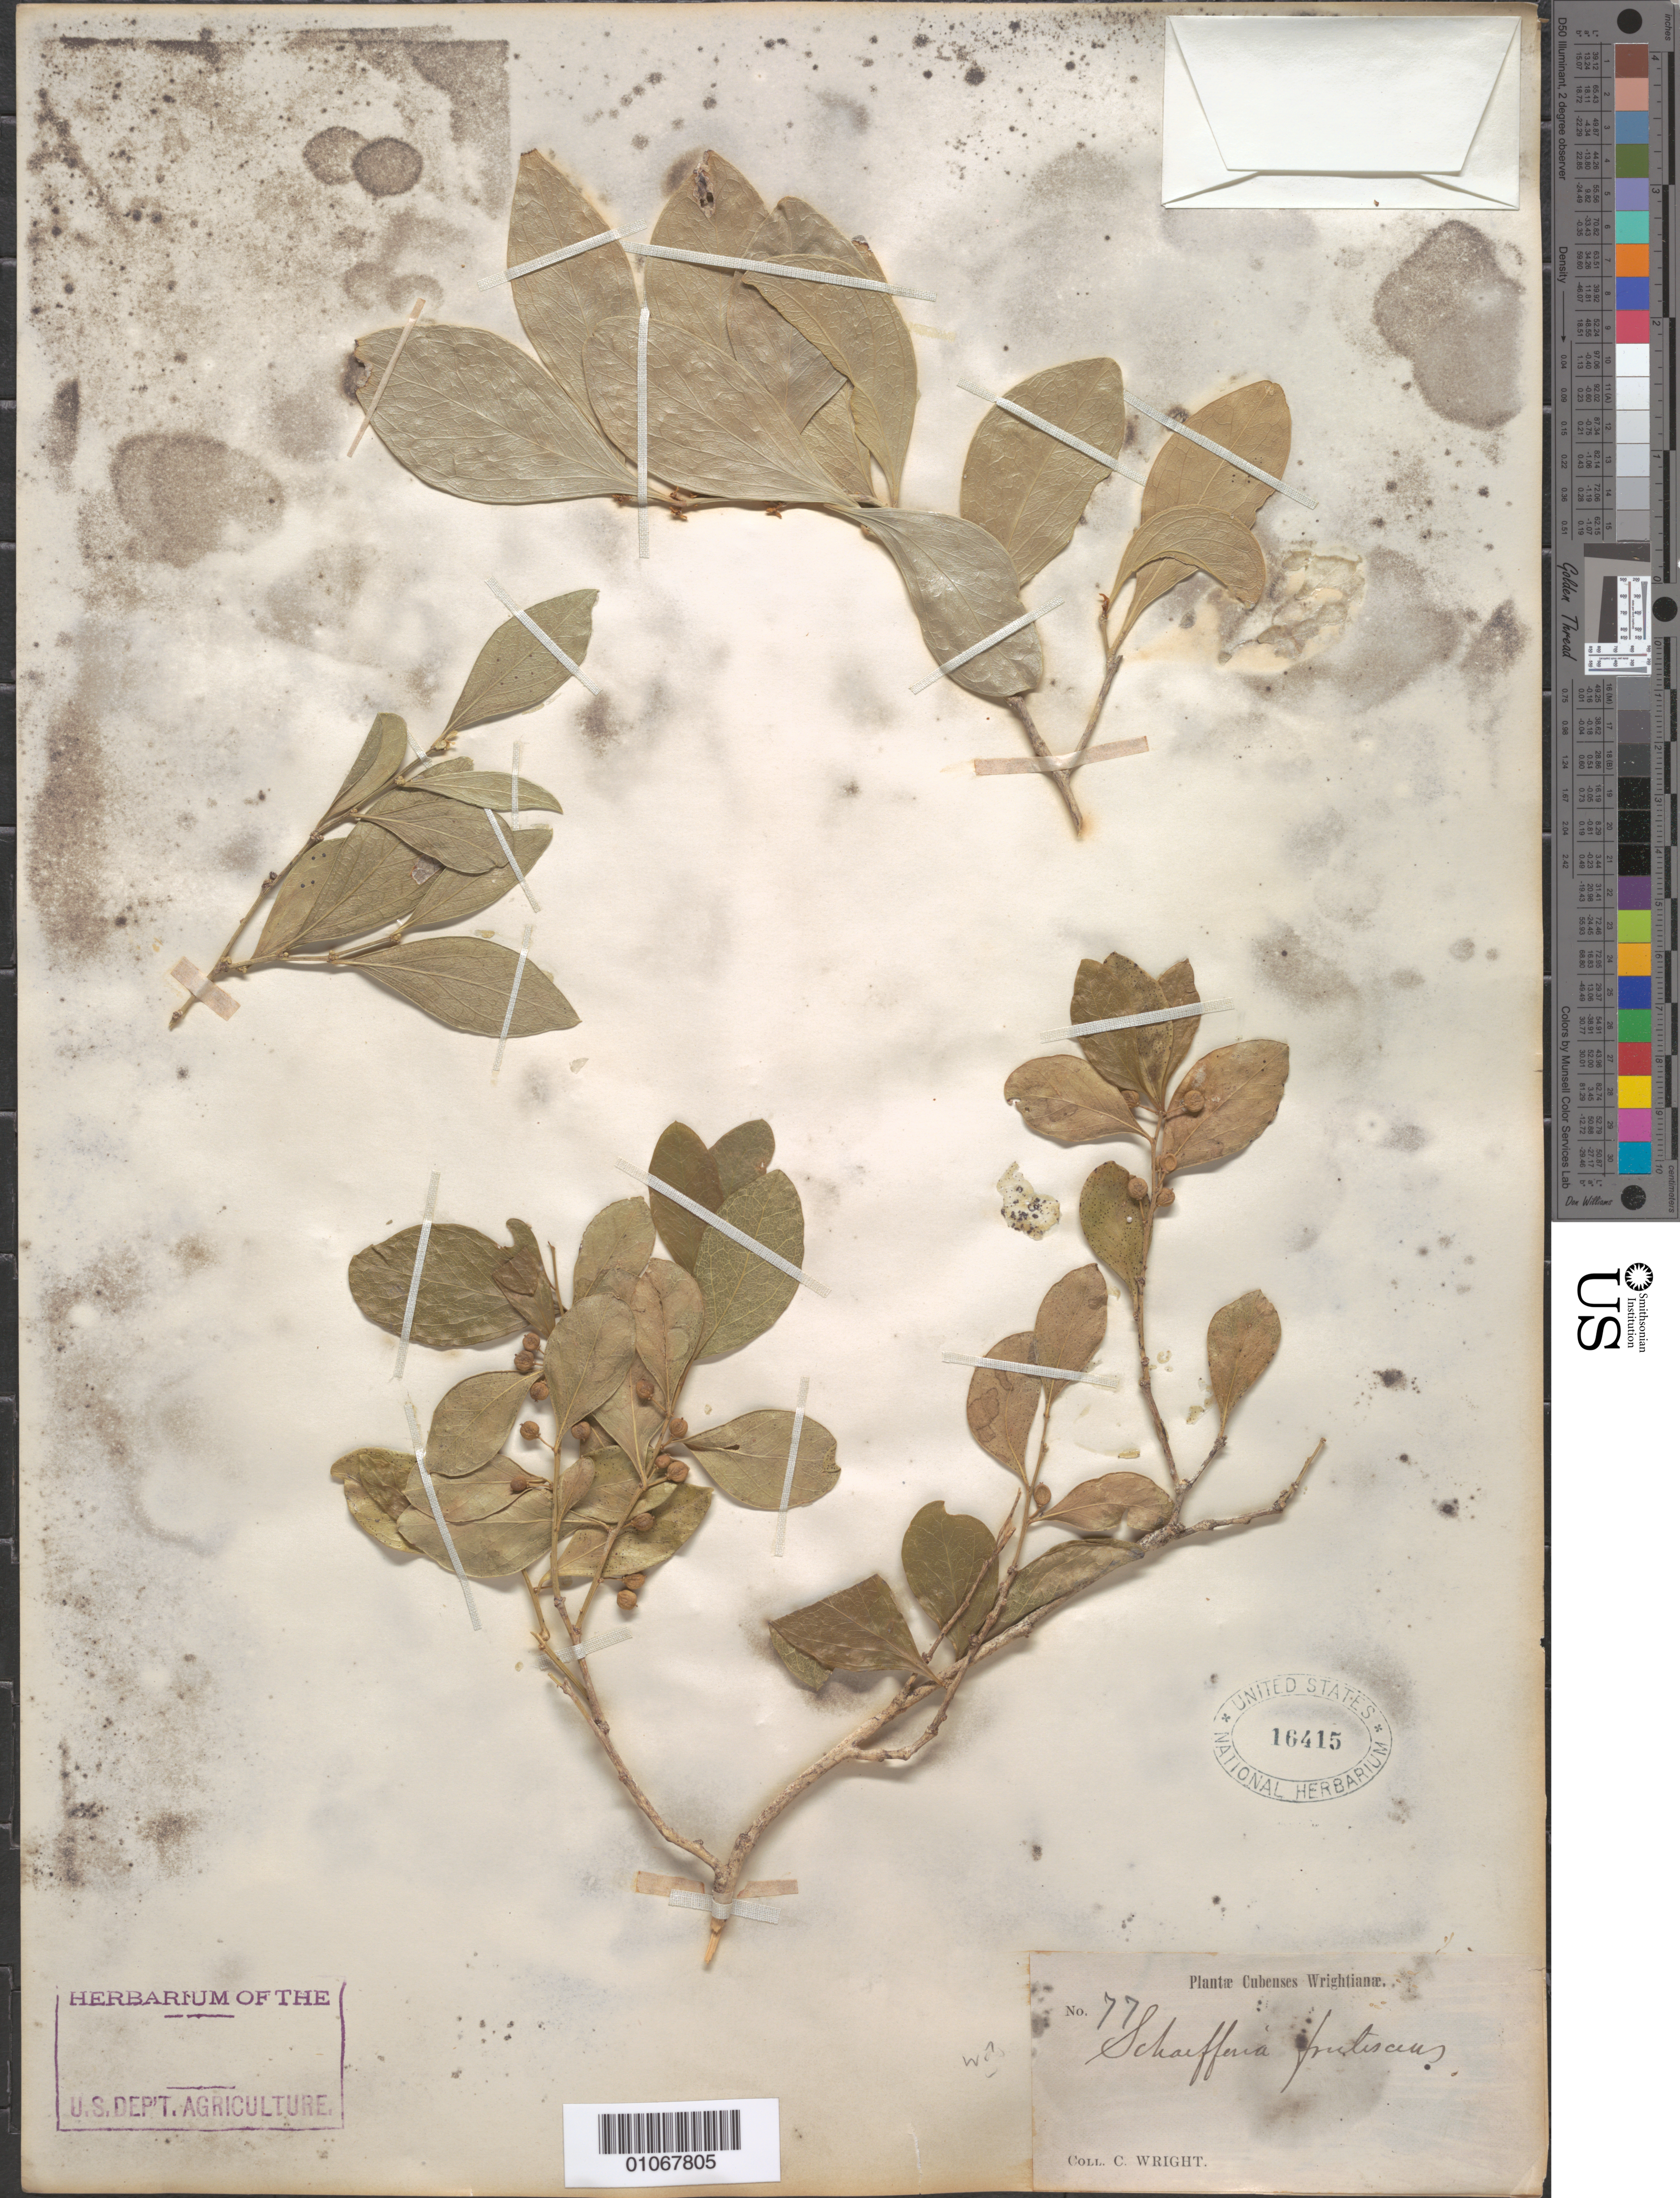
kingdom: Plantae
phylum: Tracheophyta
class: Magnoliopsida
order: Celastrales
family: Celastraceae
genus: Schaefferia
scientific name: Schaefferia frutescens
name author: Jacq.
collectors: C. Wright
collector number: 77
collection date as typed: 1800 to 1899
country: Cuba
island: Cuba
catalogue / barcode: US 16415